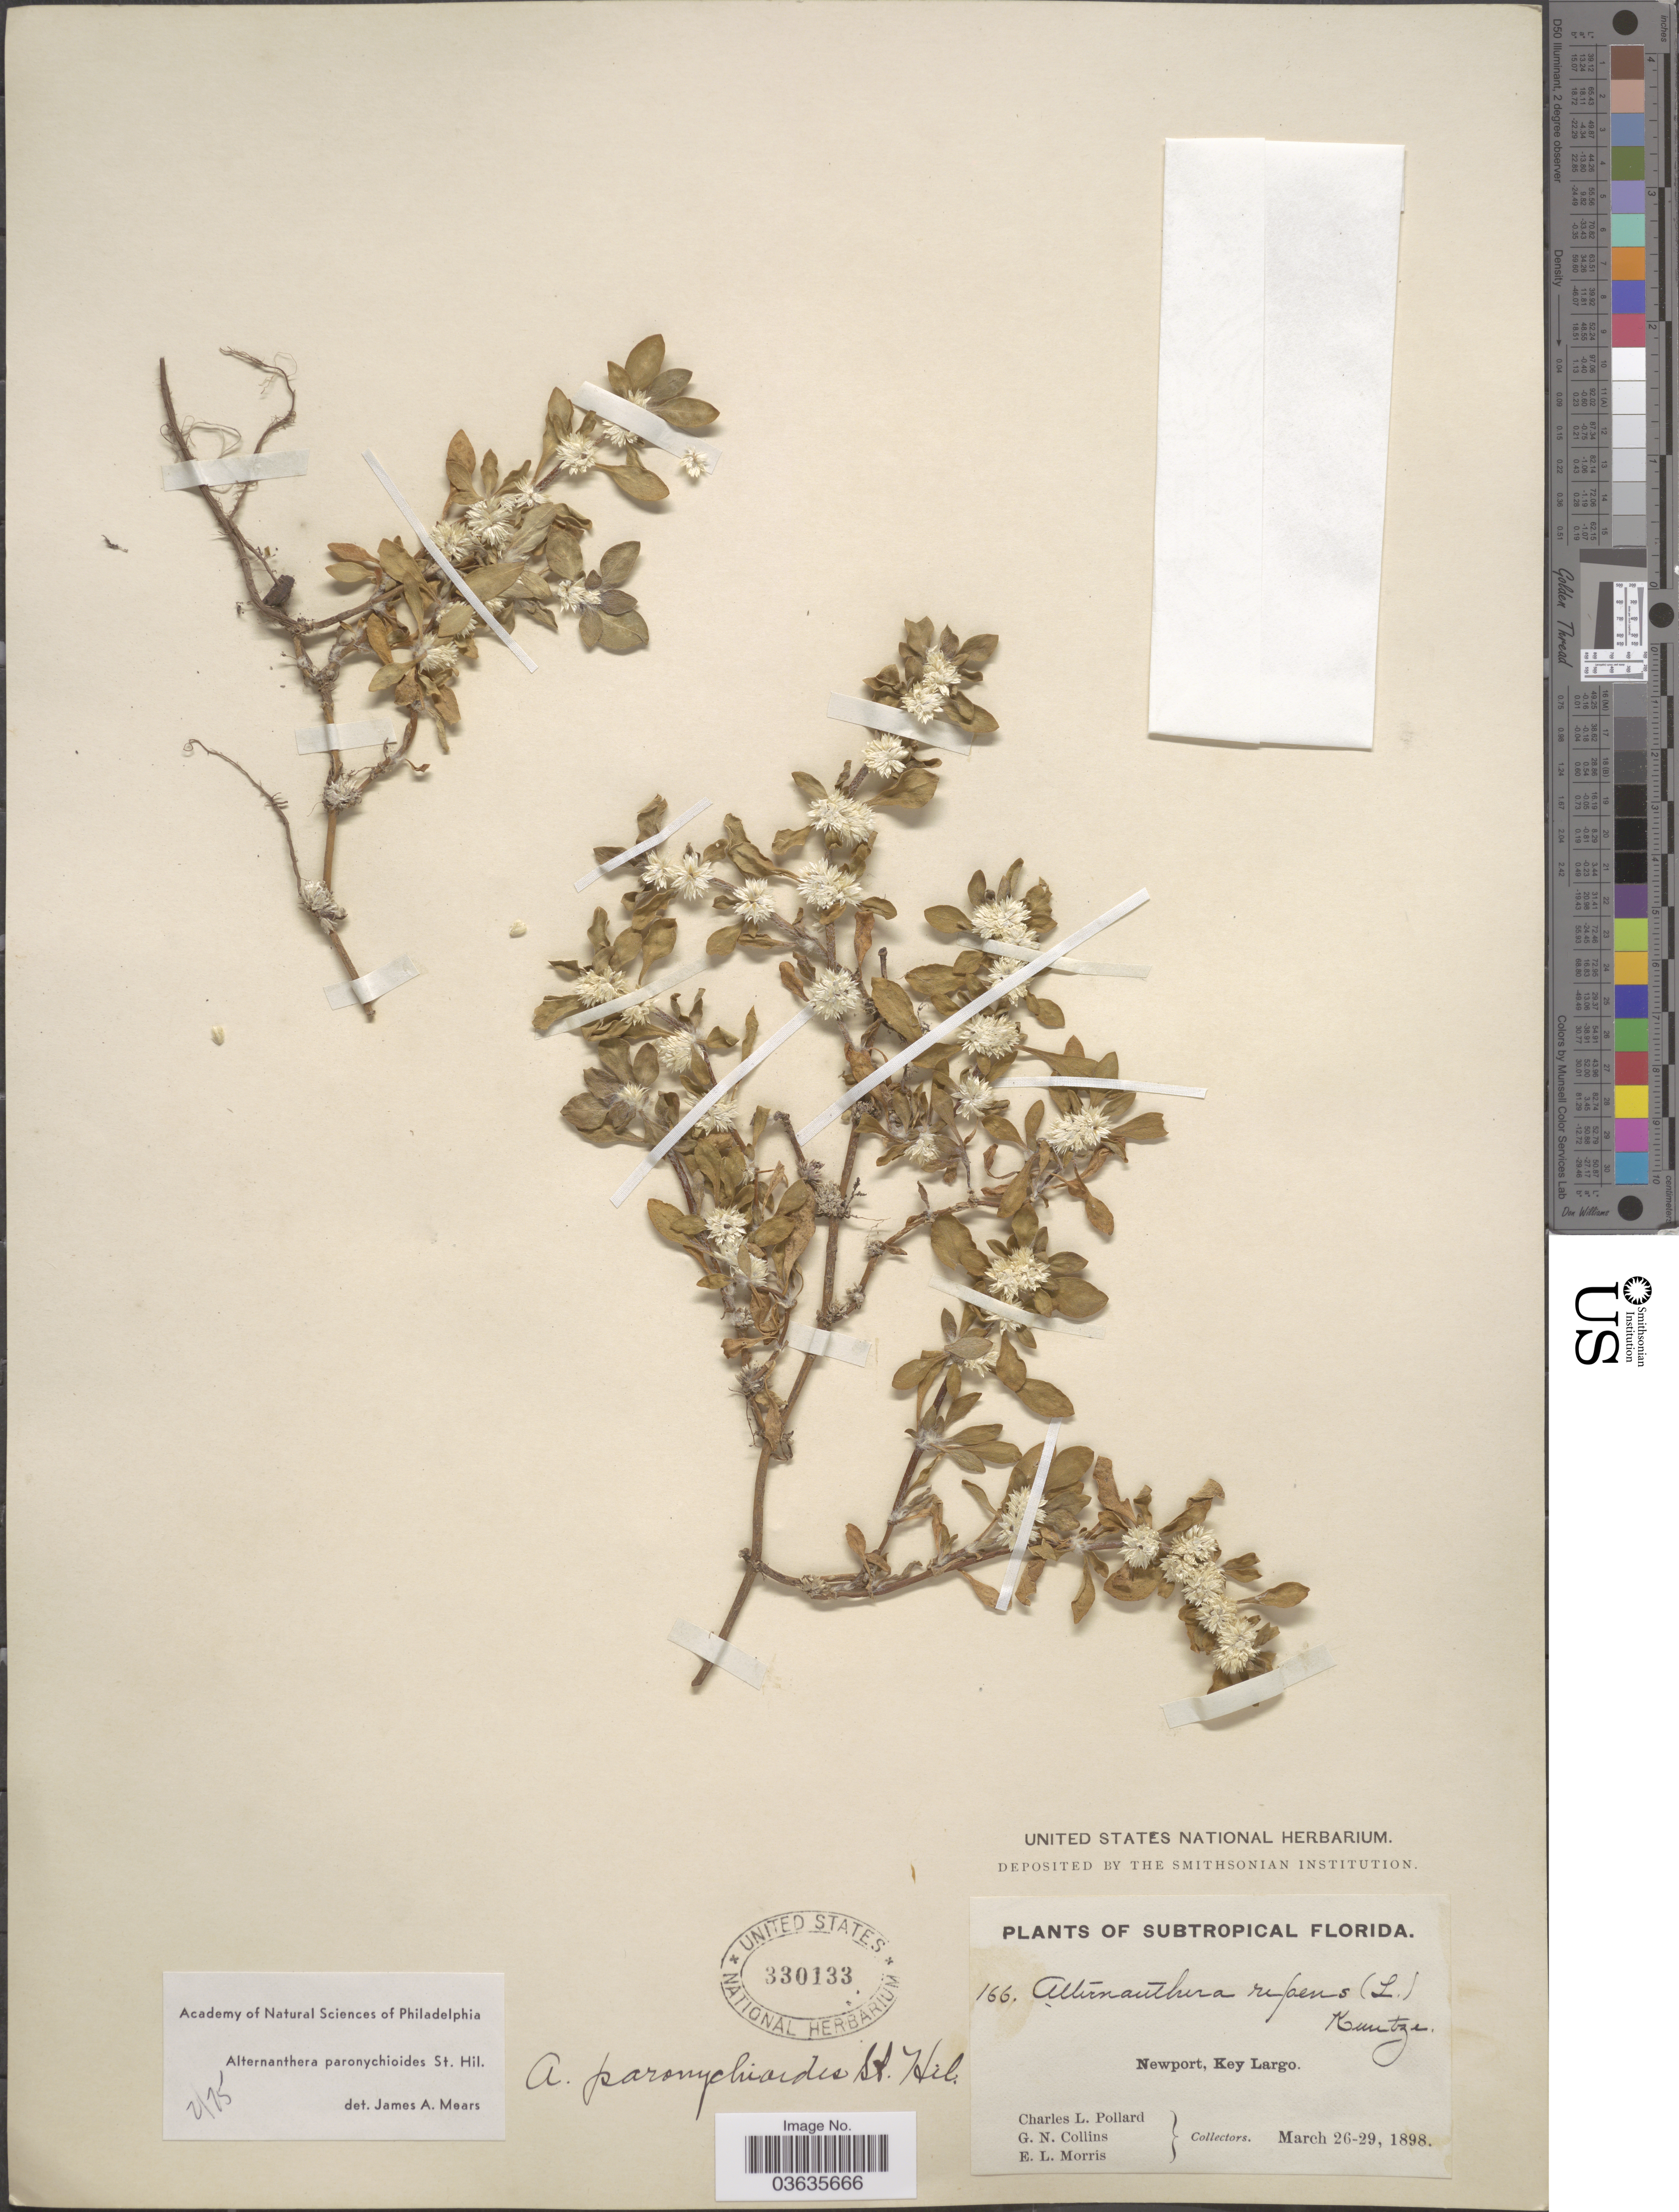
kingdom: Plantae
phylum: Tracheophyta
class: Magnoliopsida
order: Caryophyllales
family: Amaranthaceae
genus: Alternanthera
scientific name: Alternanthera paronychioides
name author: A. St.-Hil.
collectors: C. L. Pollard, G. Collins & E. Morris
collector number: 166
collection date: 1898-03-26/1898-03-29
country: United States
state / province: Florida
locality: Subtropical Florida. Newport, Key Largo.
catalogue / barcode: US 330133